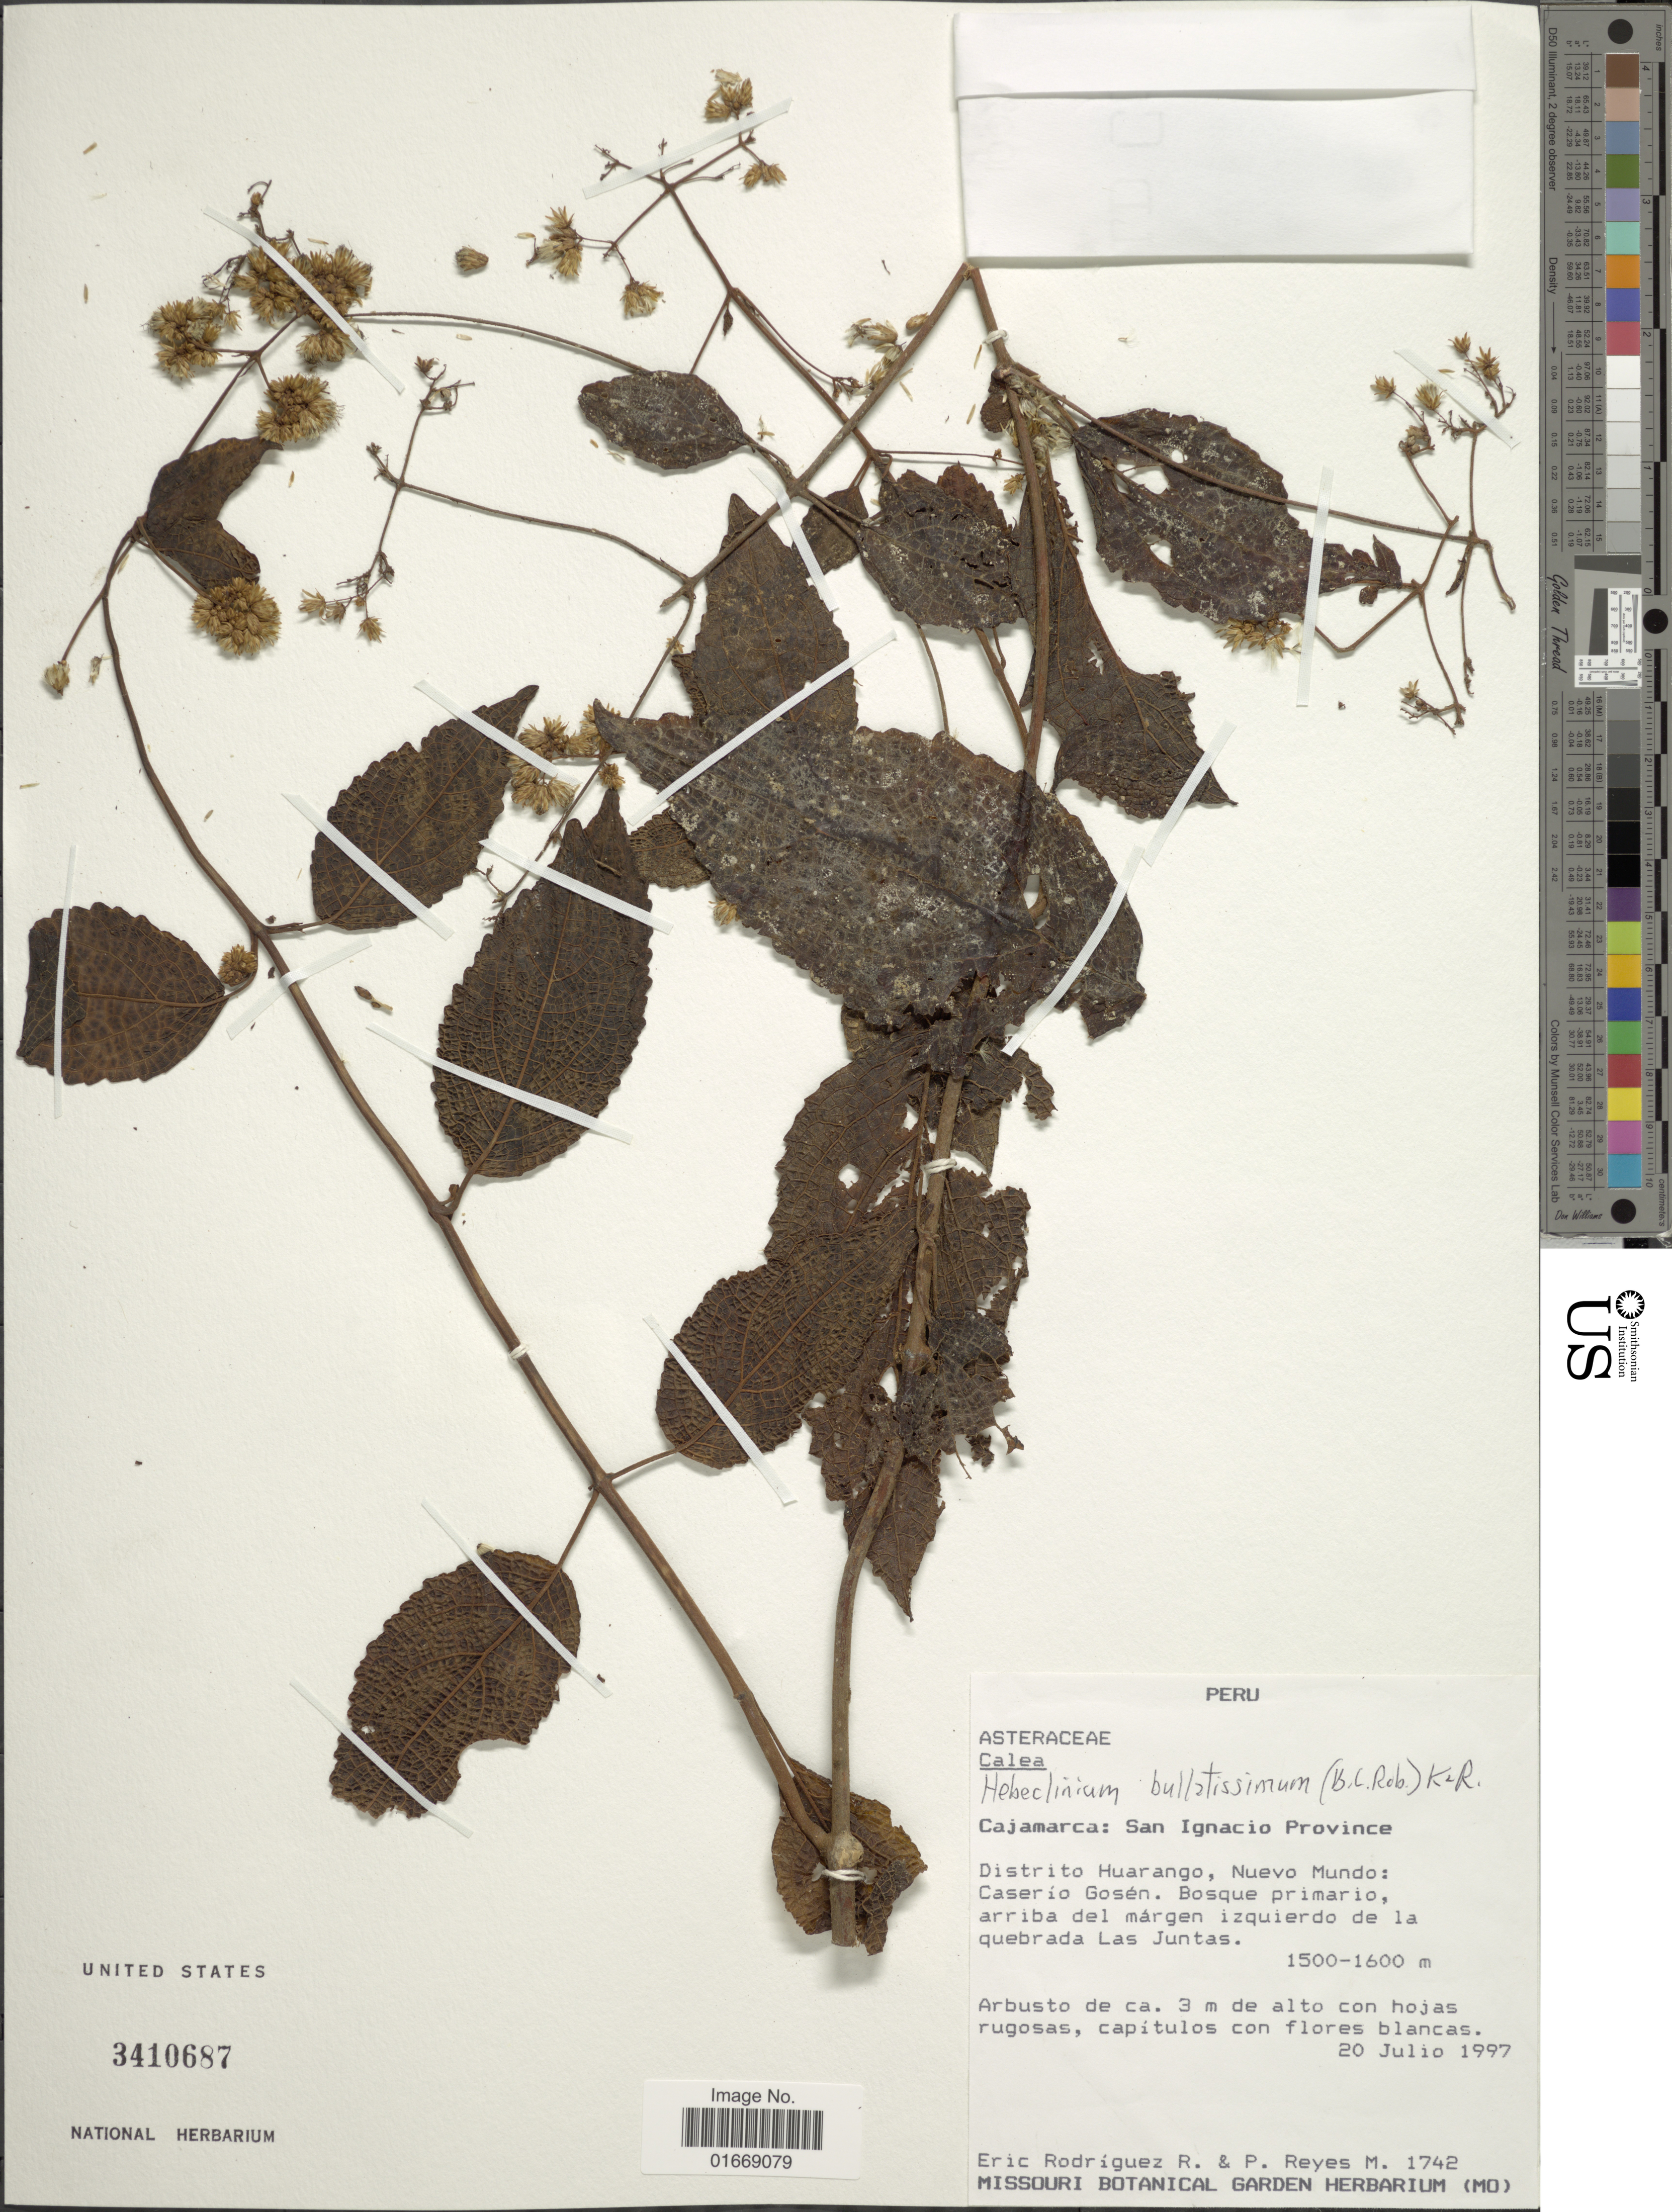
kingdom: Plantae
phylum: Tracheophyta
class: Magnoliopsida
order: Asterales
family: Asteraceae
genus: Hebeclinium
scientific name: Hebeclinium bullatissimum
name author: (B.L. Rob.) R.M. King & H. Rob.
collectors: E. Rodriguez & P. Reyes M.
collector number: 1742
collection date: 1997-07-20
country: Peru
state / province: Cajamarca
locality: San Ignacio Province, Distrito Huarango, Nuevo Mundo, Caserio Gosen, arriba del margen izquierdo de la quebrada Las Juntas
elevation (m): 1500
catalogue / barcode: US 3410687